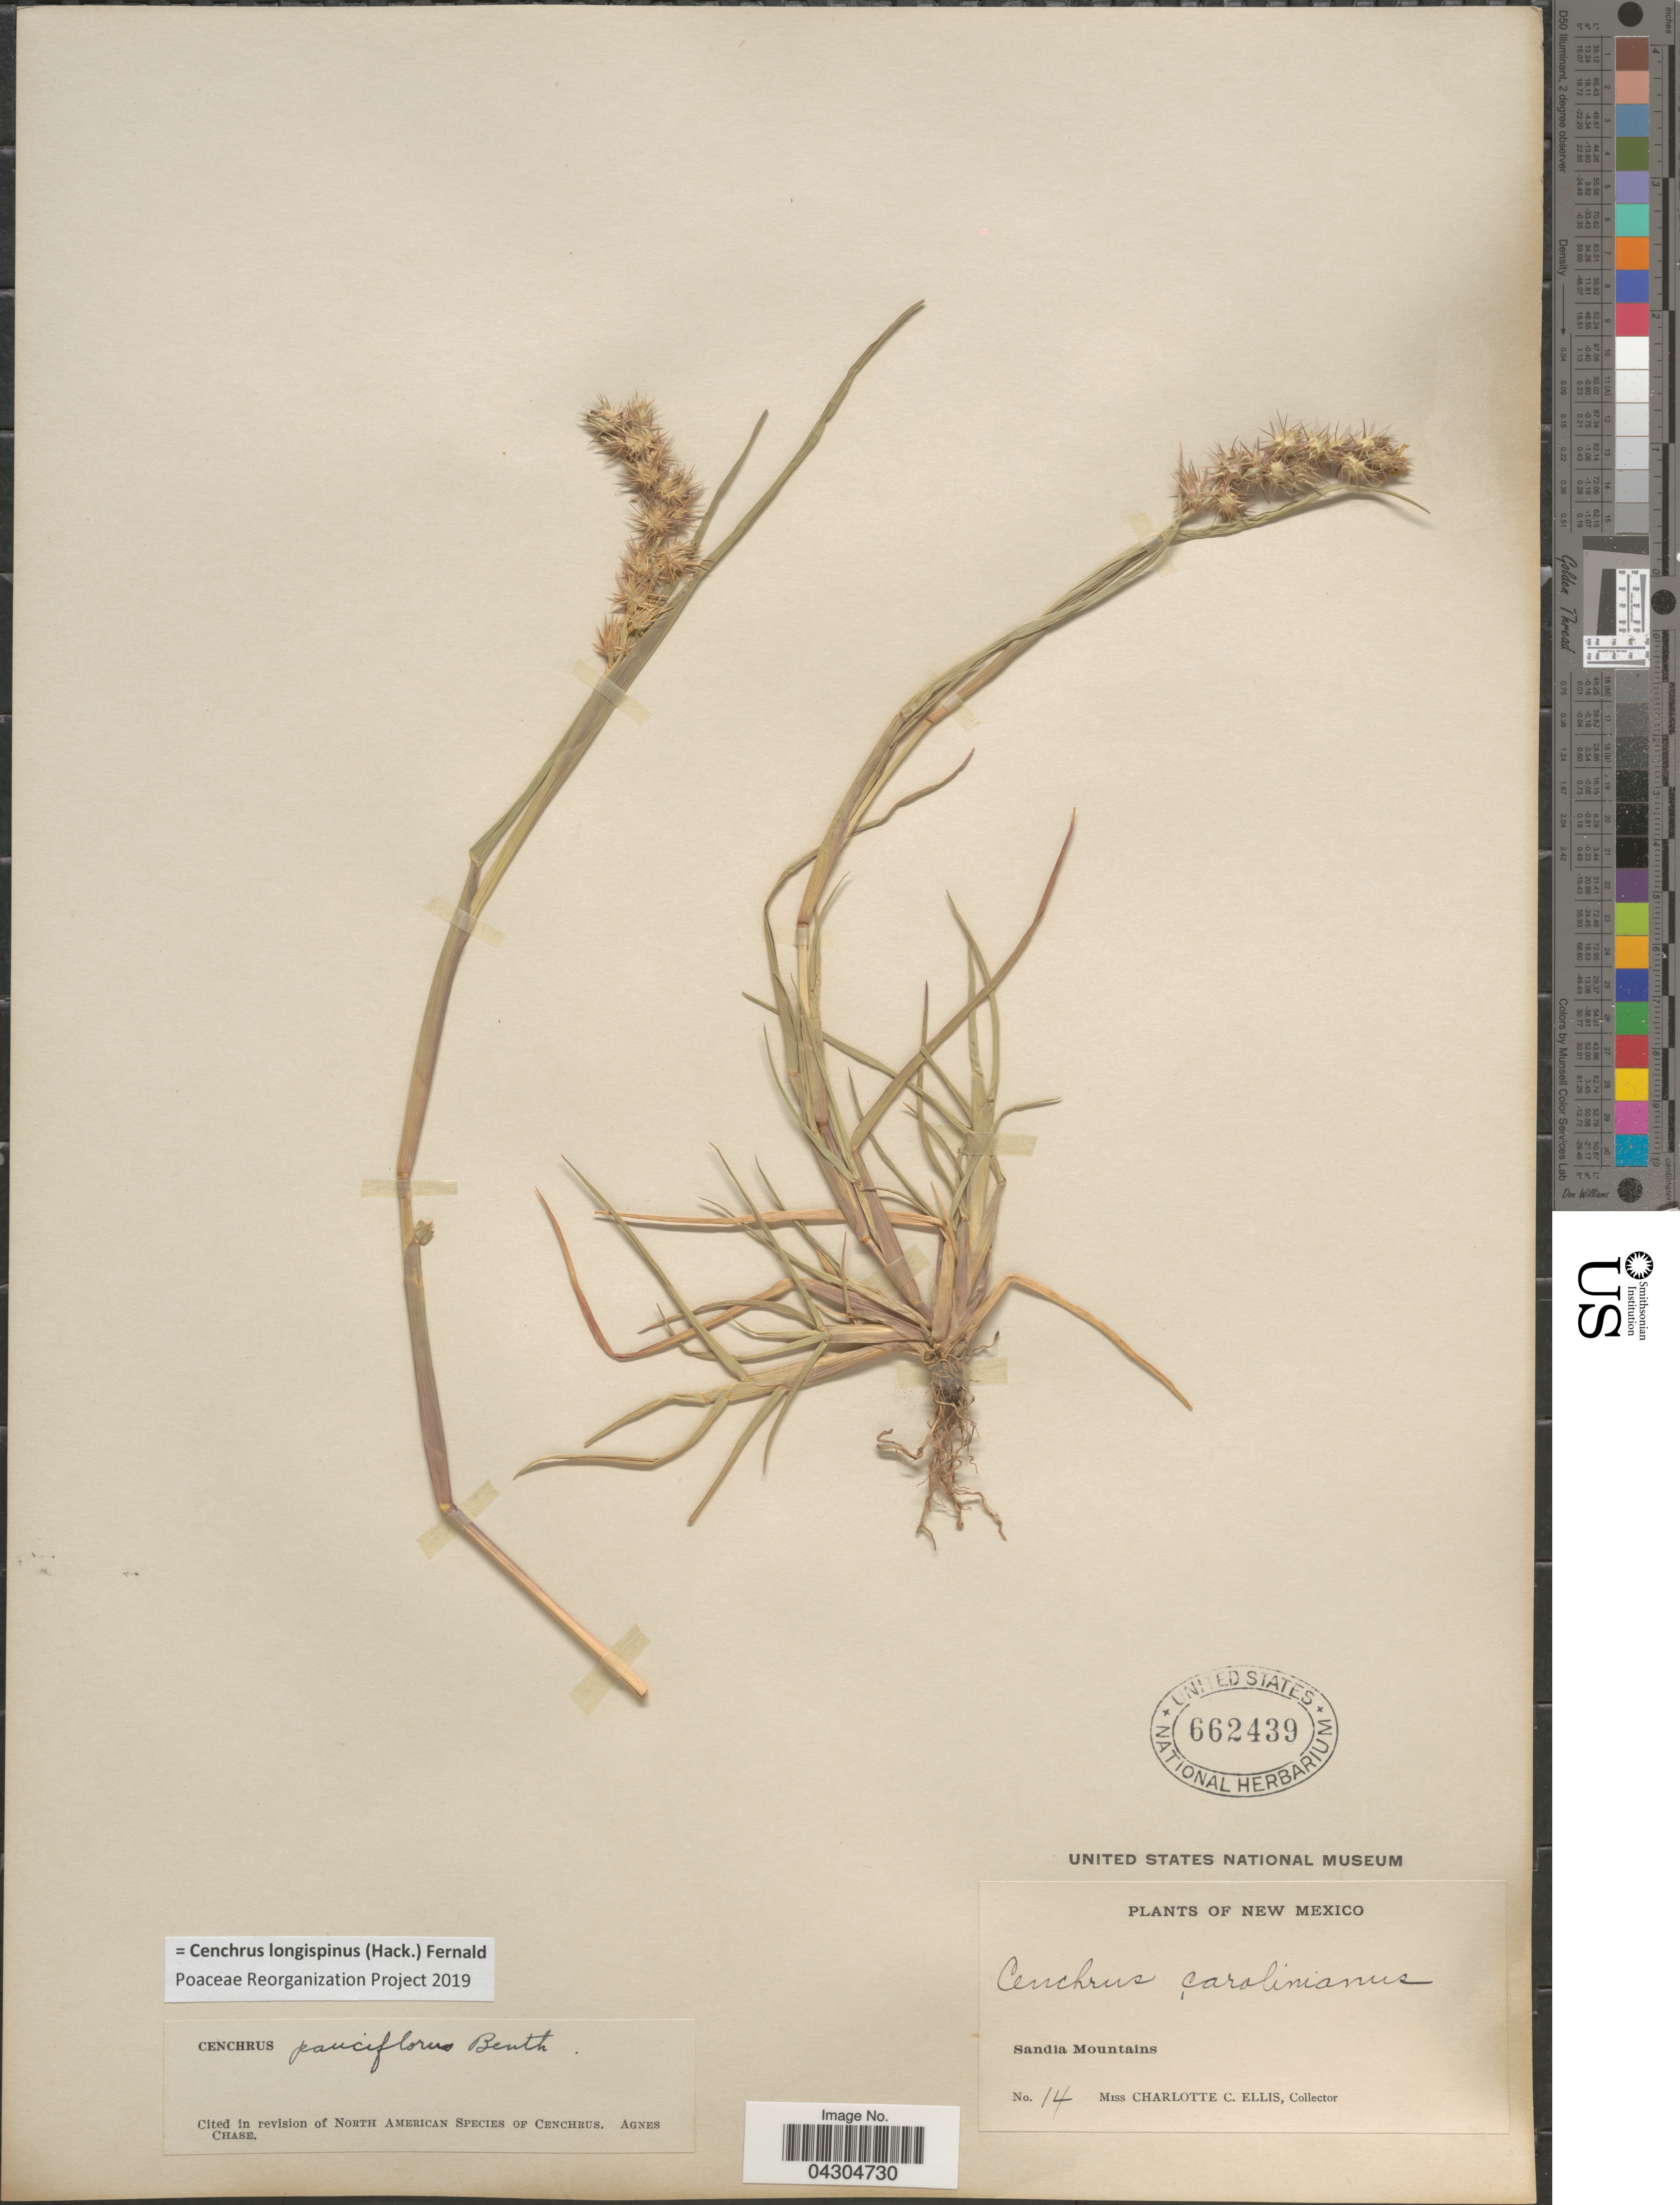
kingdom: Plantae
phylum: Tracheophyta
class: Liliopsida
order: Poales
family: Poaceae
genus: Cenchrus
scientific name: Cenchrus longispinus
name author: (Hack.) Fernald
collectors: C. C. Ellis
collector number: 14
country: United States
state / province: New Mexico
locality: Sandia Mountains.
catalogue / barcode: US 662439